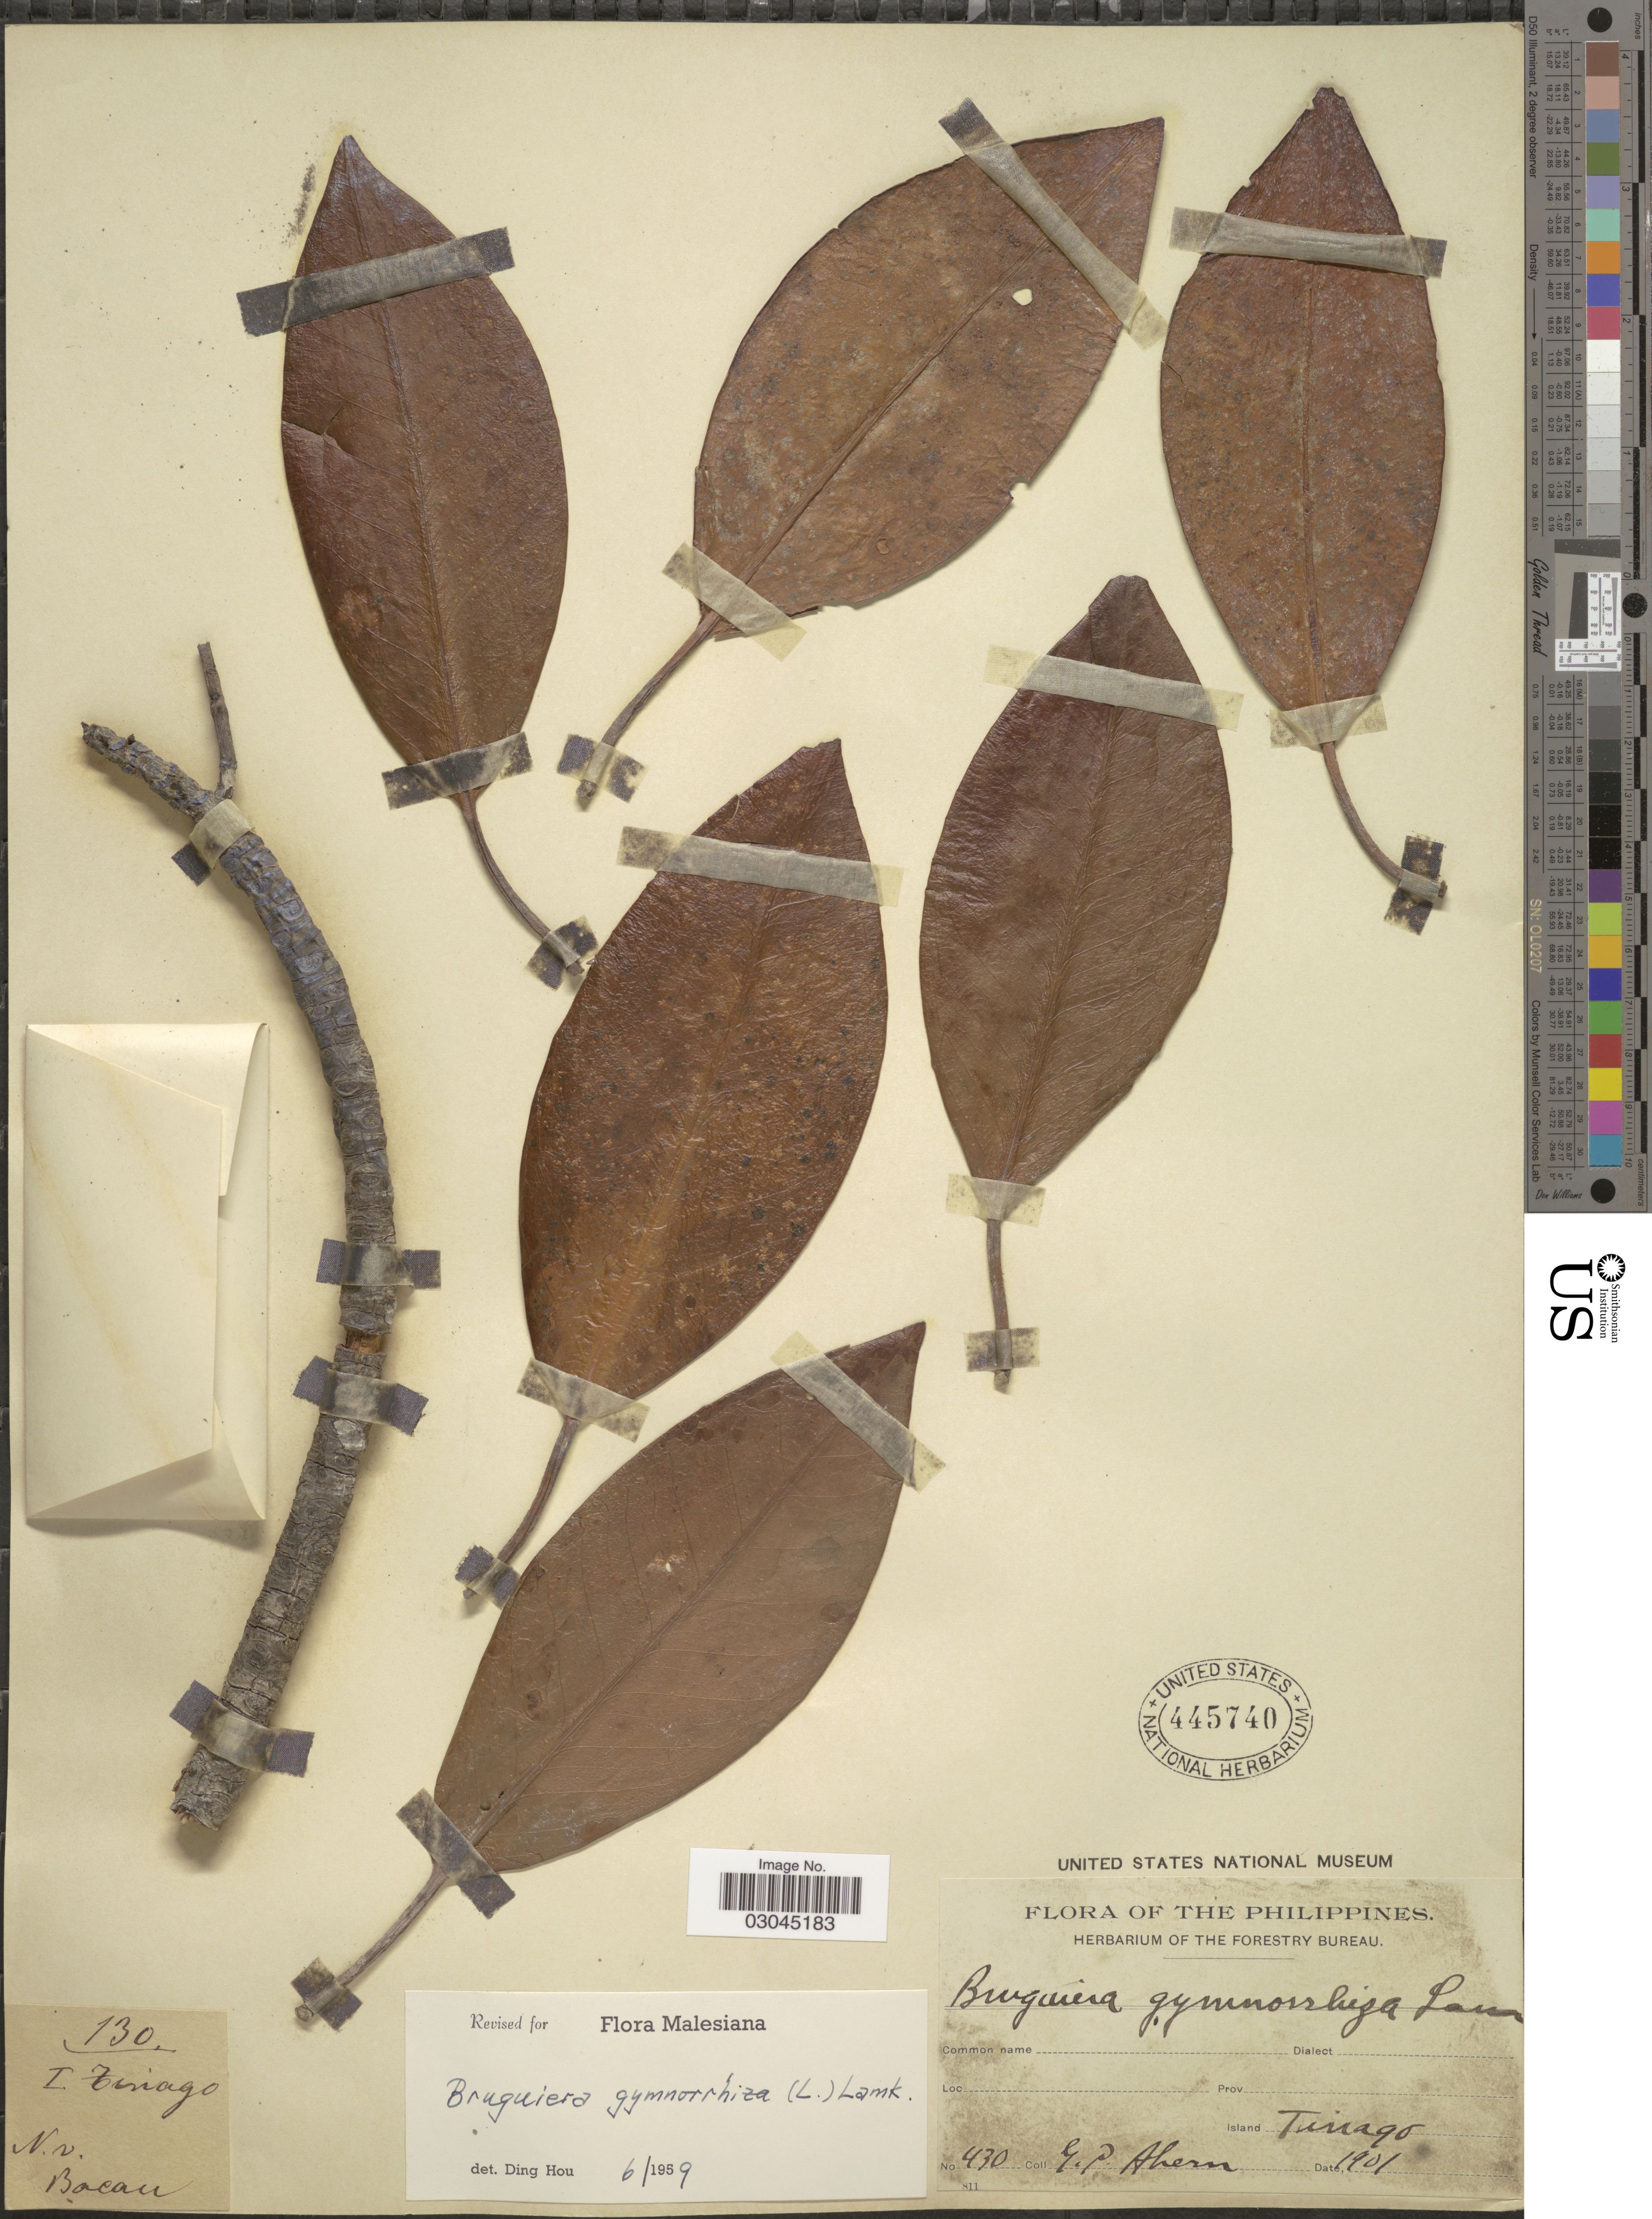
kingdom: Plantae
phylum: Tracheophyta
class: Magnoliopsida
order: Malpighiales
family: Rhizophoraceae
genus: Bruguiera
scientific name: Bruguiera gymnorhiza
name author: (L.) Savigny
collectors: G. Ahern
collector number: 430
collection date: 1901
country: Philippines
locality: Island Tinago.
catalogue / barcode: US 445740